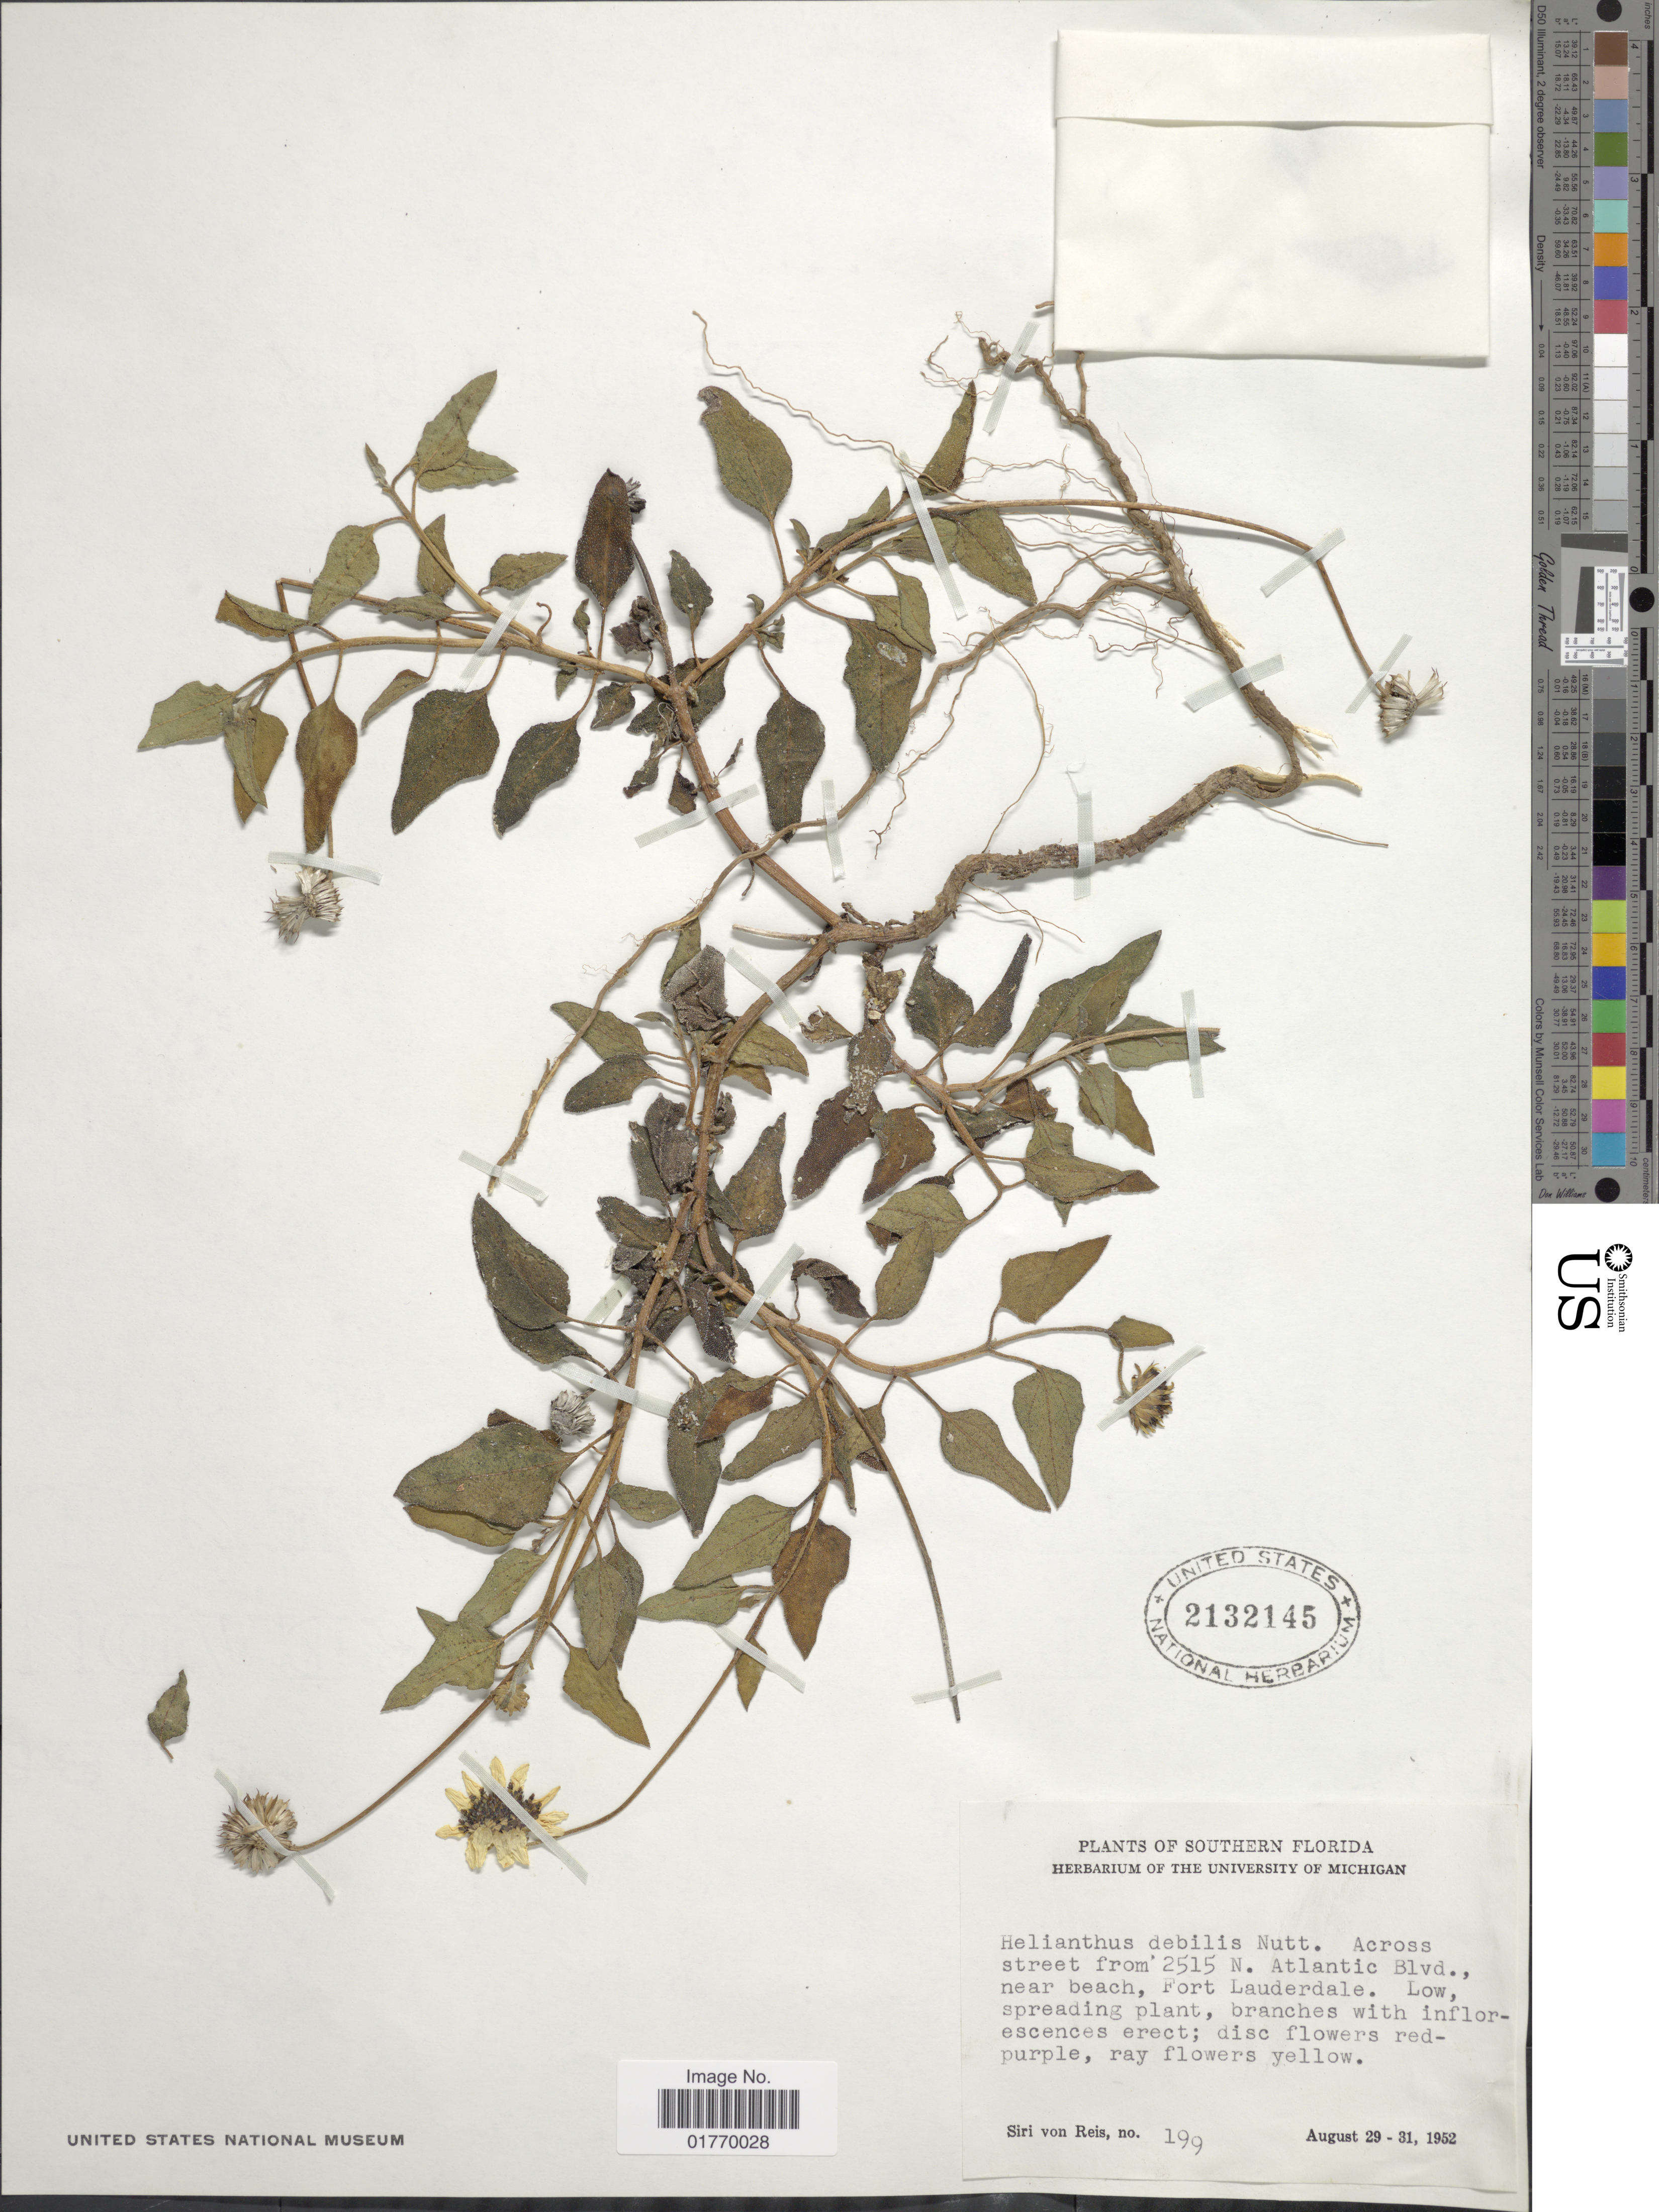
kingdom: Plantae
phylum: Tracheophyta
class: Magnoliopsida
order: Asterales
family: Asteraceae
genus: Helianthus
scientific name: Helianthus debilis subsp. debilis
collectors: S. von Reis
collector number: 199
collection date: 1952-08-29/1952-08-31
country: United States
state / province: Florida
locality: Southern Florida, Across street from 2515 N. Atlantic Blvd., near beach, Fort Lauderdale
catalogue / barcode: US 2132145